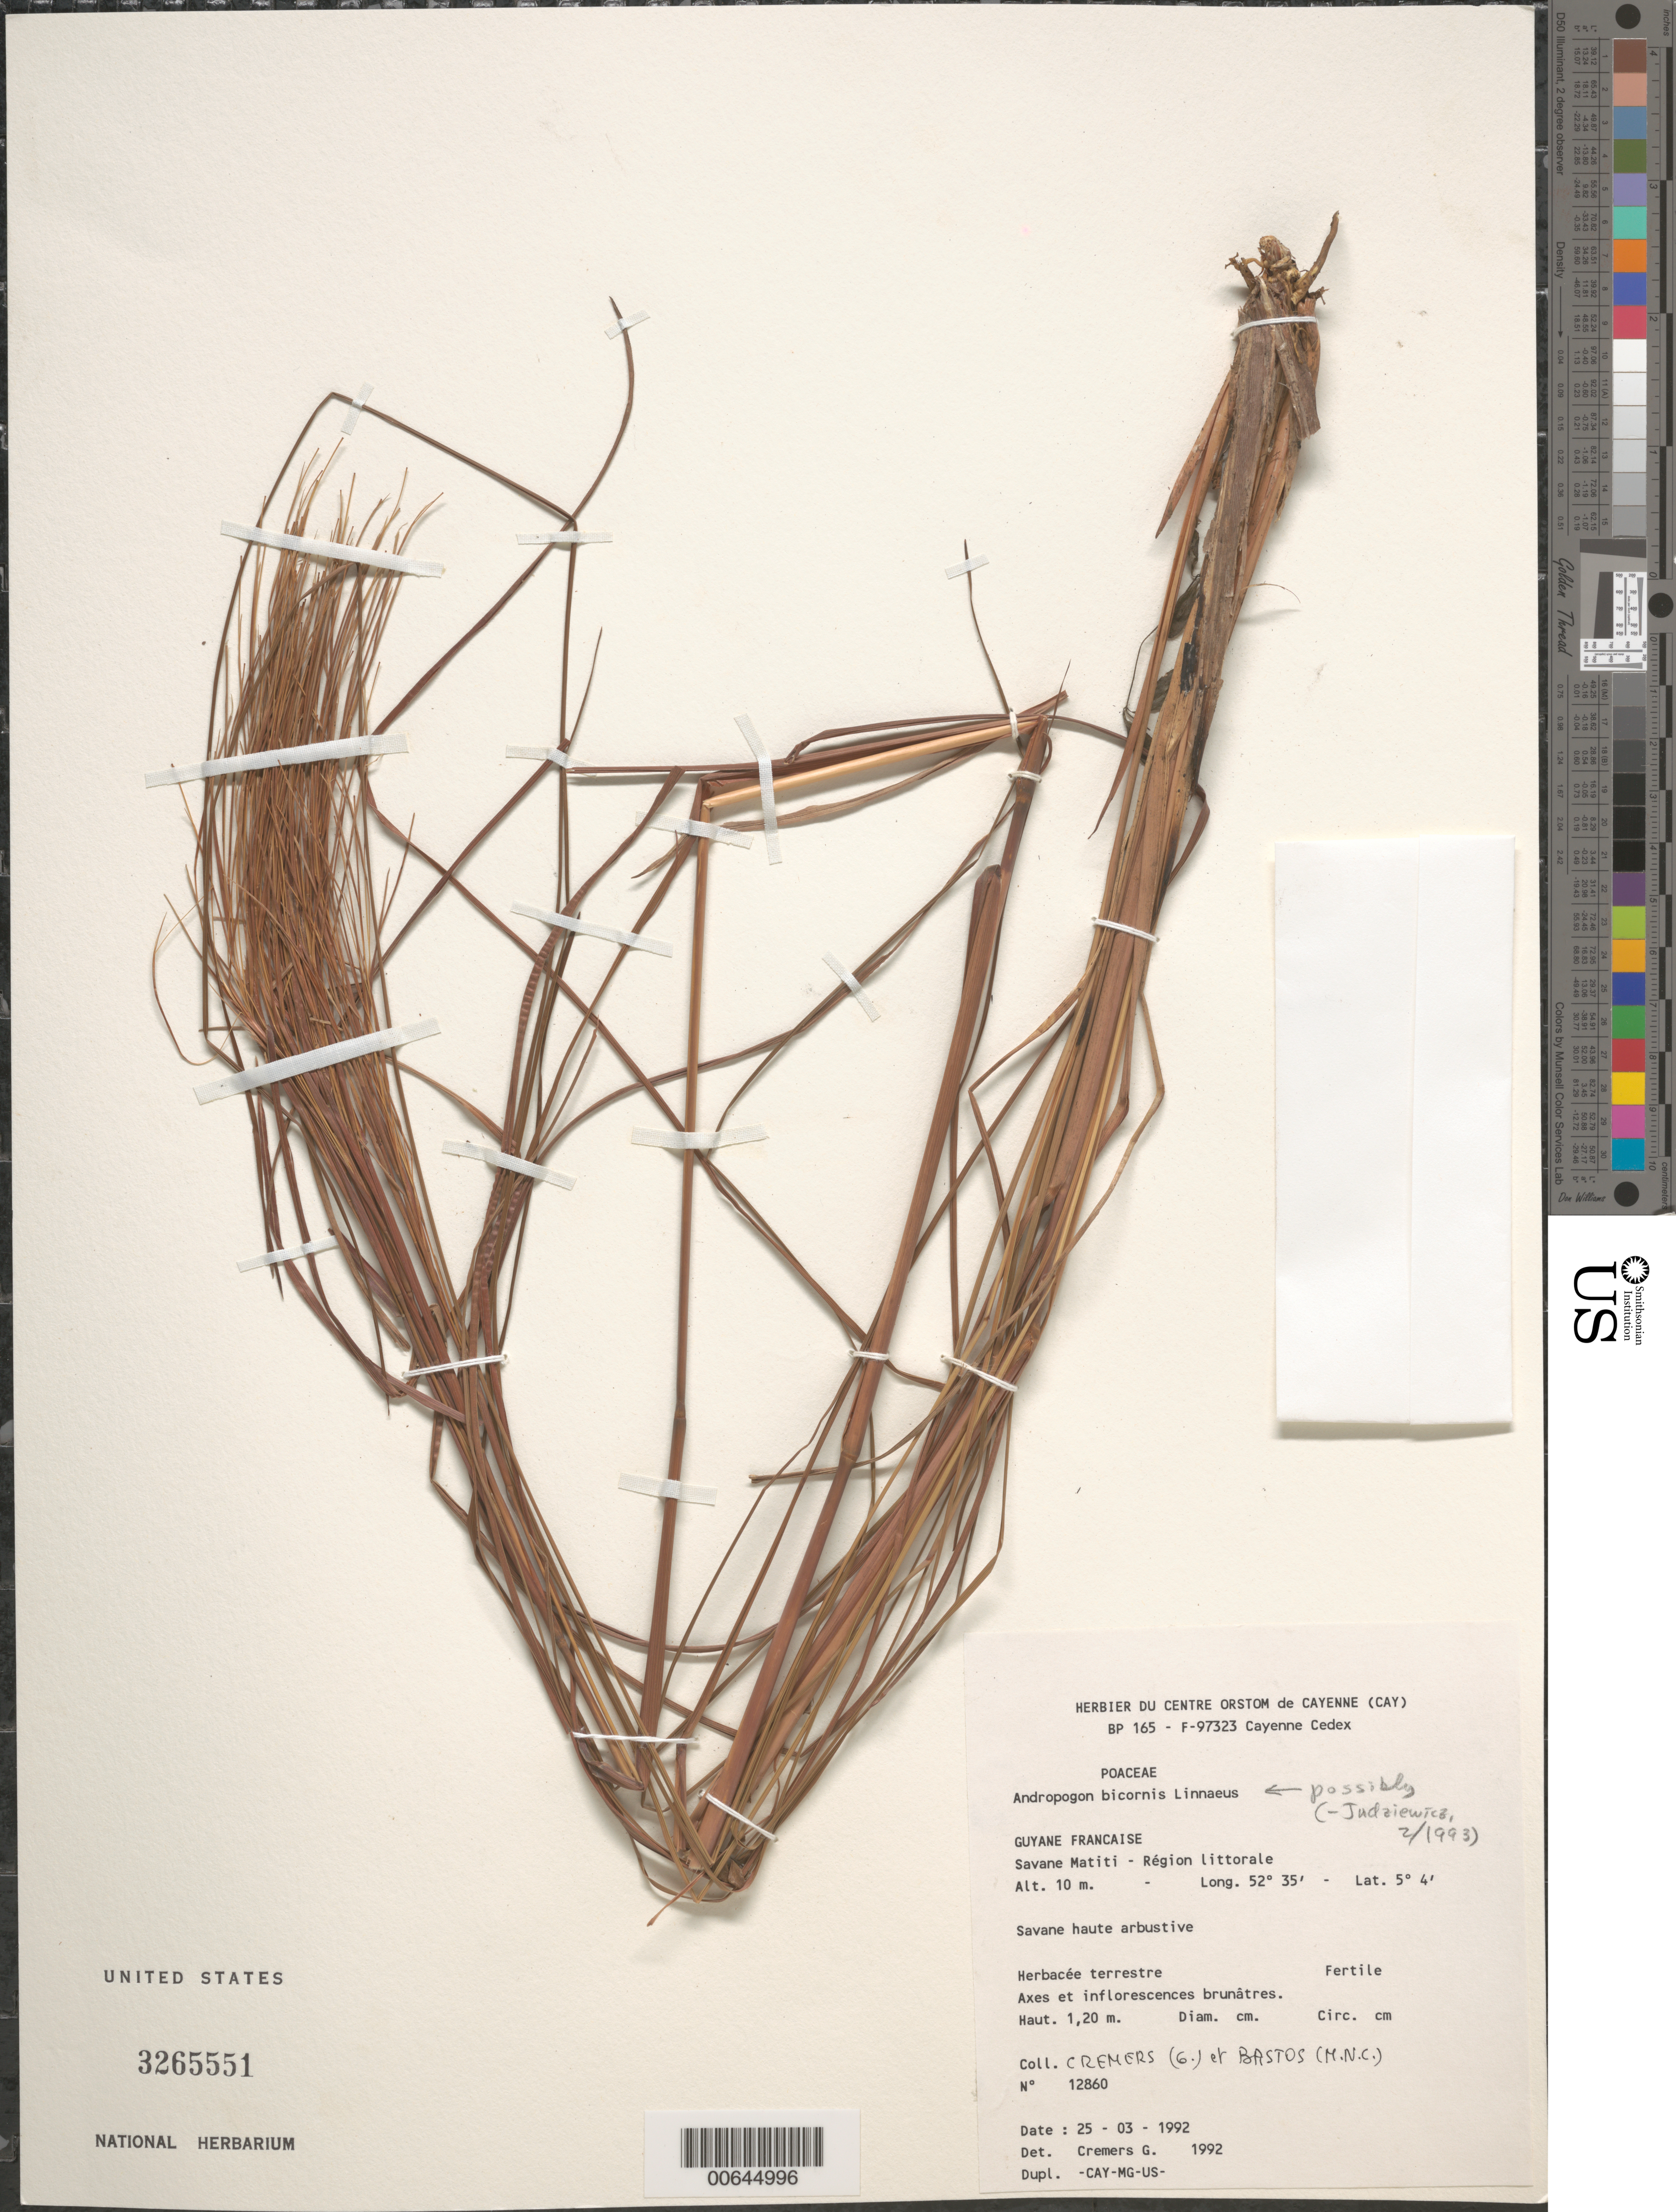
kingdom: Plantae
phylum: Tracheophyta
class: Liliopsida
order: Poales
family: Poaceae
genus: Andropogon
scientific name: Andropogon bicornis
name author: L.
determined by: Cremers, Georges A.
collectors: G. Cremers & M. Bastos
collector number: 12860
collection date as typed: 25-Mar-92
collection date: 1992-03-25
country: French Guiana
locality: Savane Matiti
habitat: Savane haute arbustive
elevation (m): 10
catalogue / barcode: US 3265551